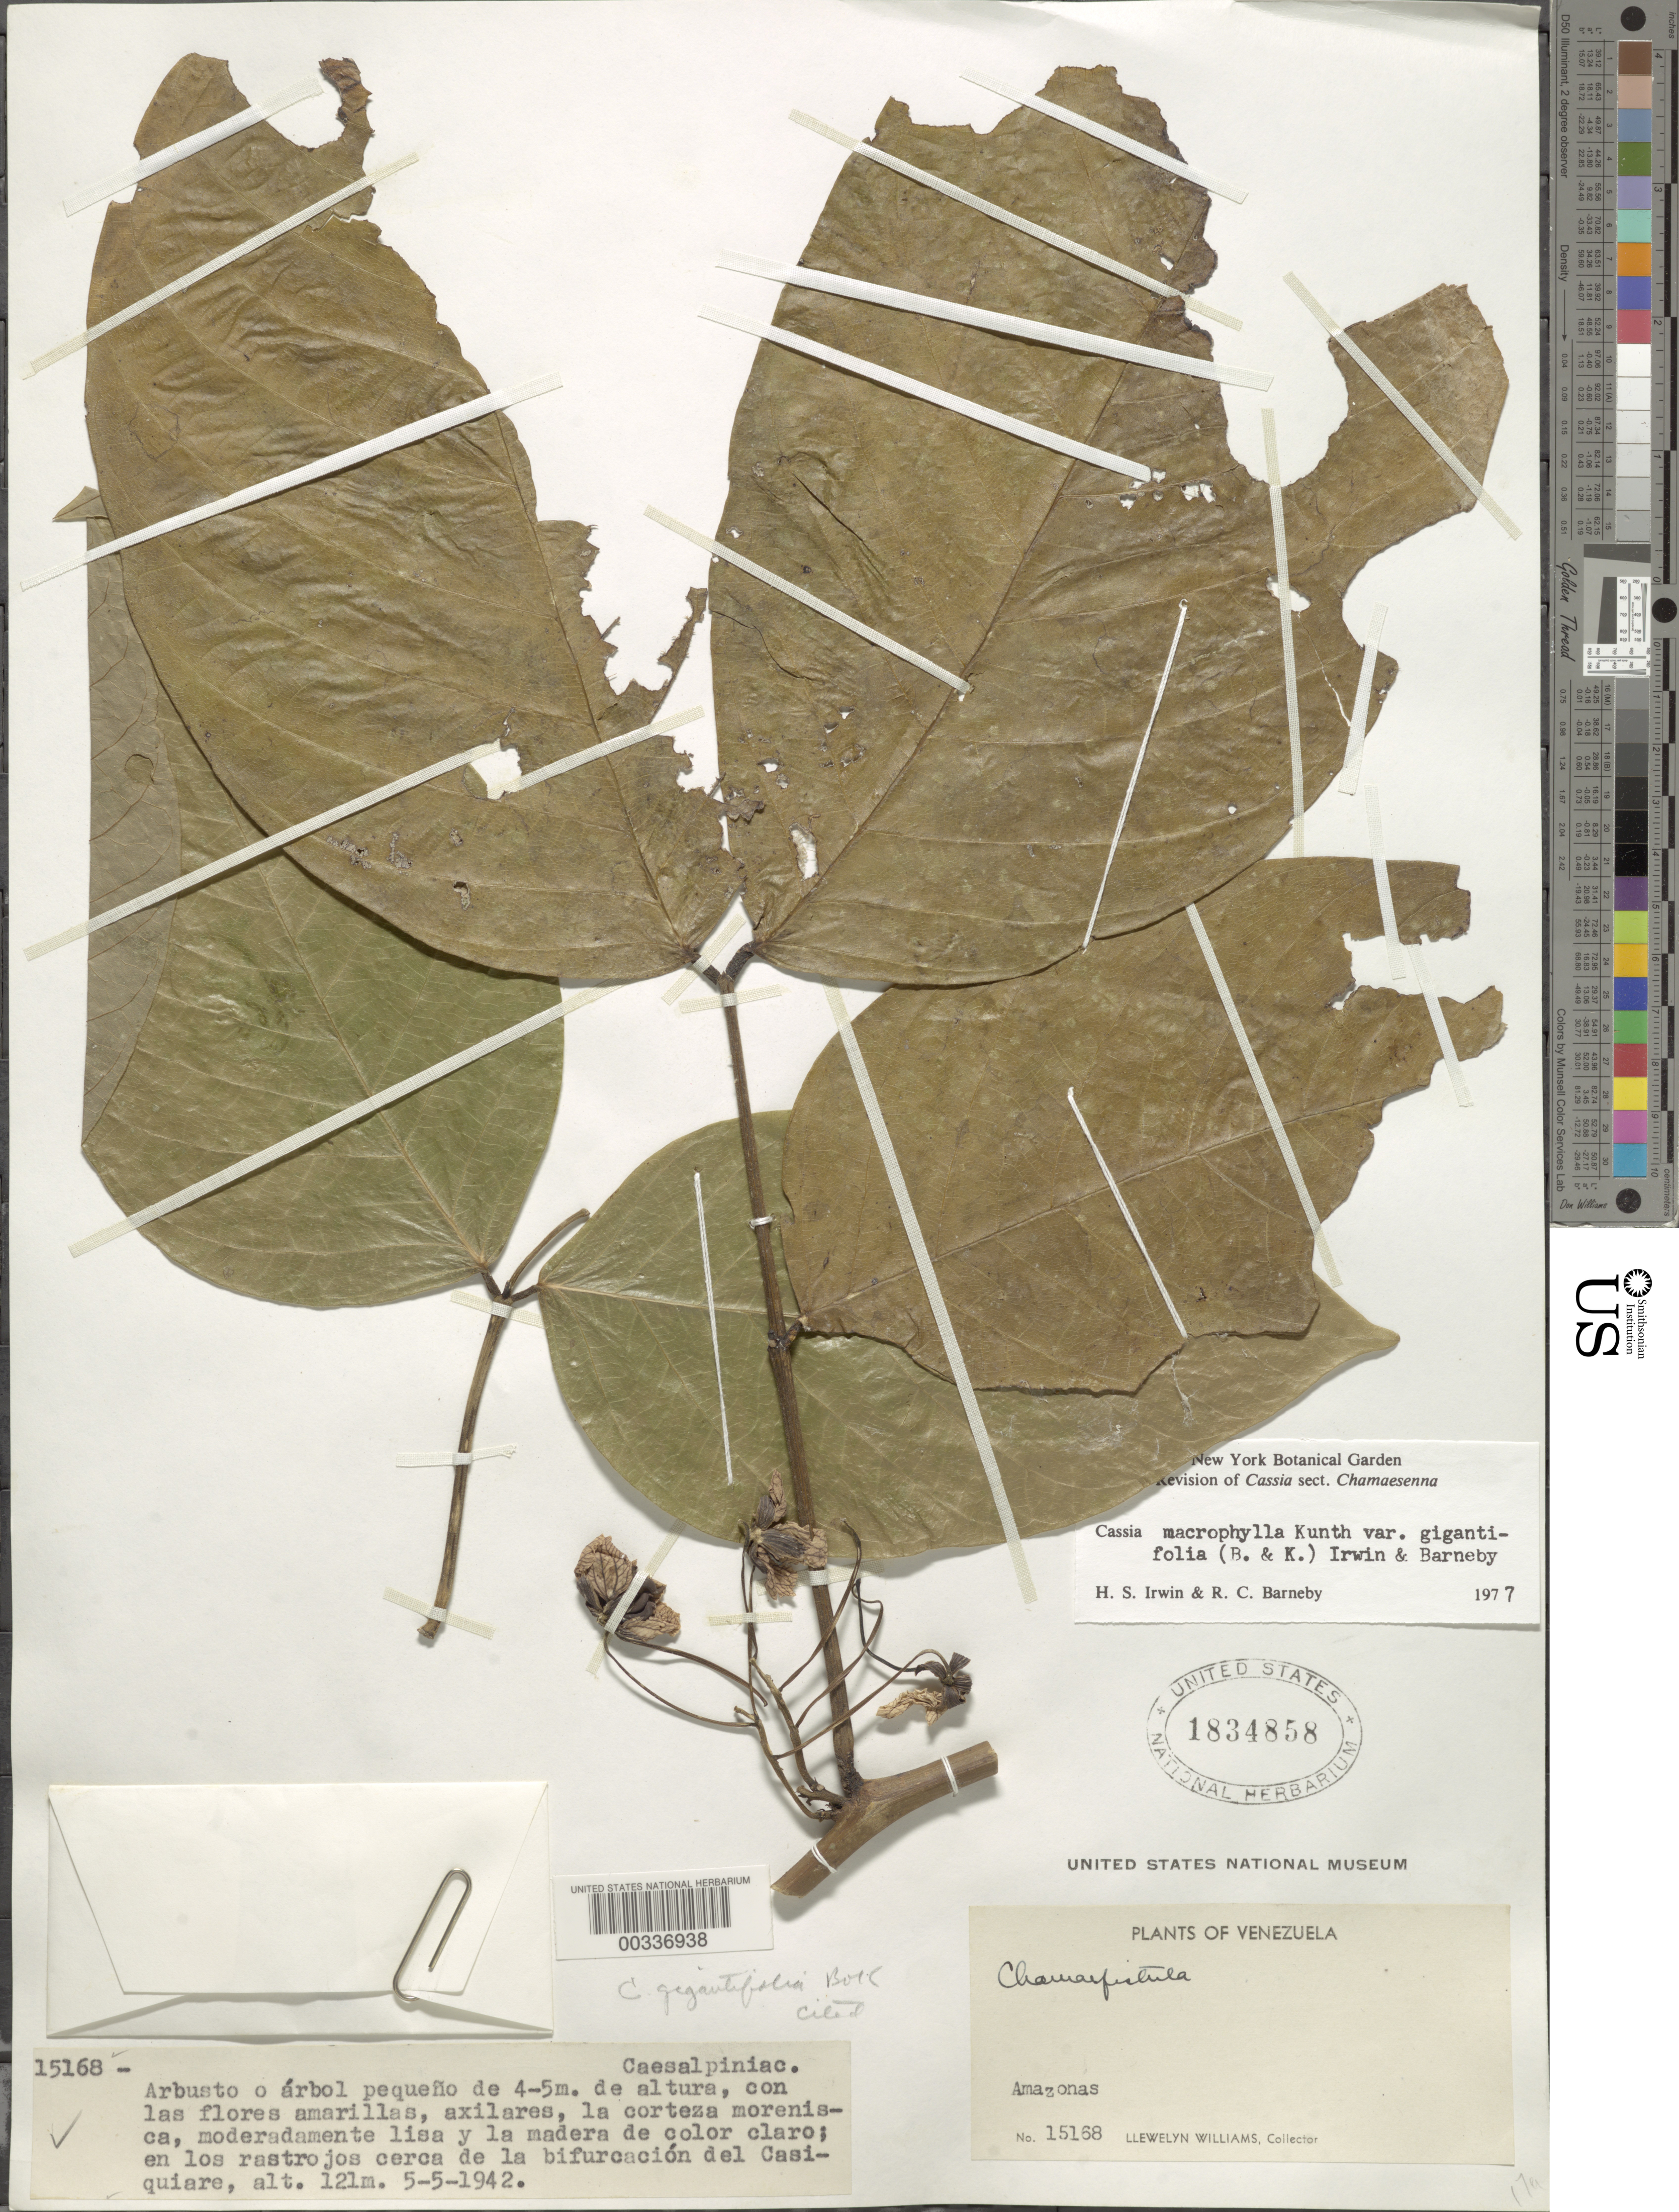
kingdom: Plantae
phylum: Tracheophyta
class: Magnoliopsida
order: Fabales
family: Fabaceae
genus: Senna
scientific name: Senna macrophylla var. gigantifolia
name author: (Britton & Killip) H.S. Irwin & Barneby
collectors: Ll. Williams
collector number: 15168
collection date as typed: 05 May 1942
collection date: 1942-05-05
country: Venezuela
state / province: Amazonas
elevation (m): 121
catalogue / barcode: US 1834858